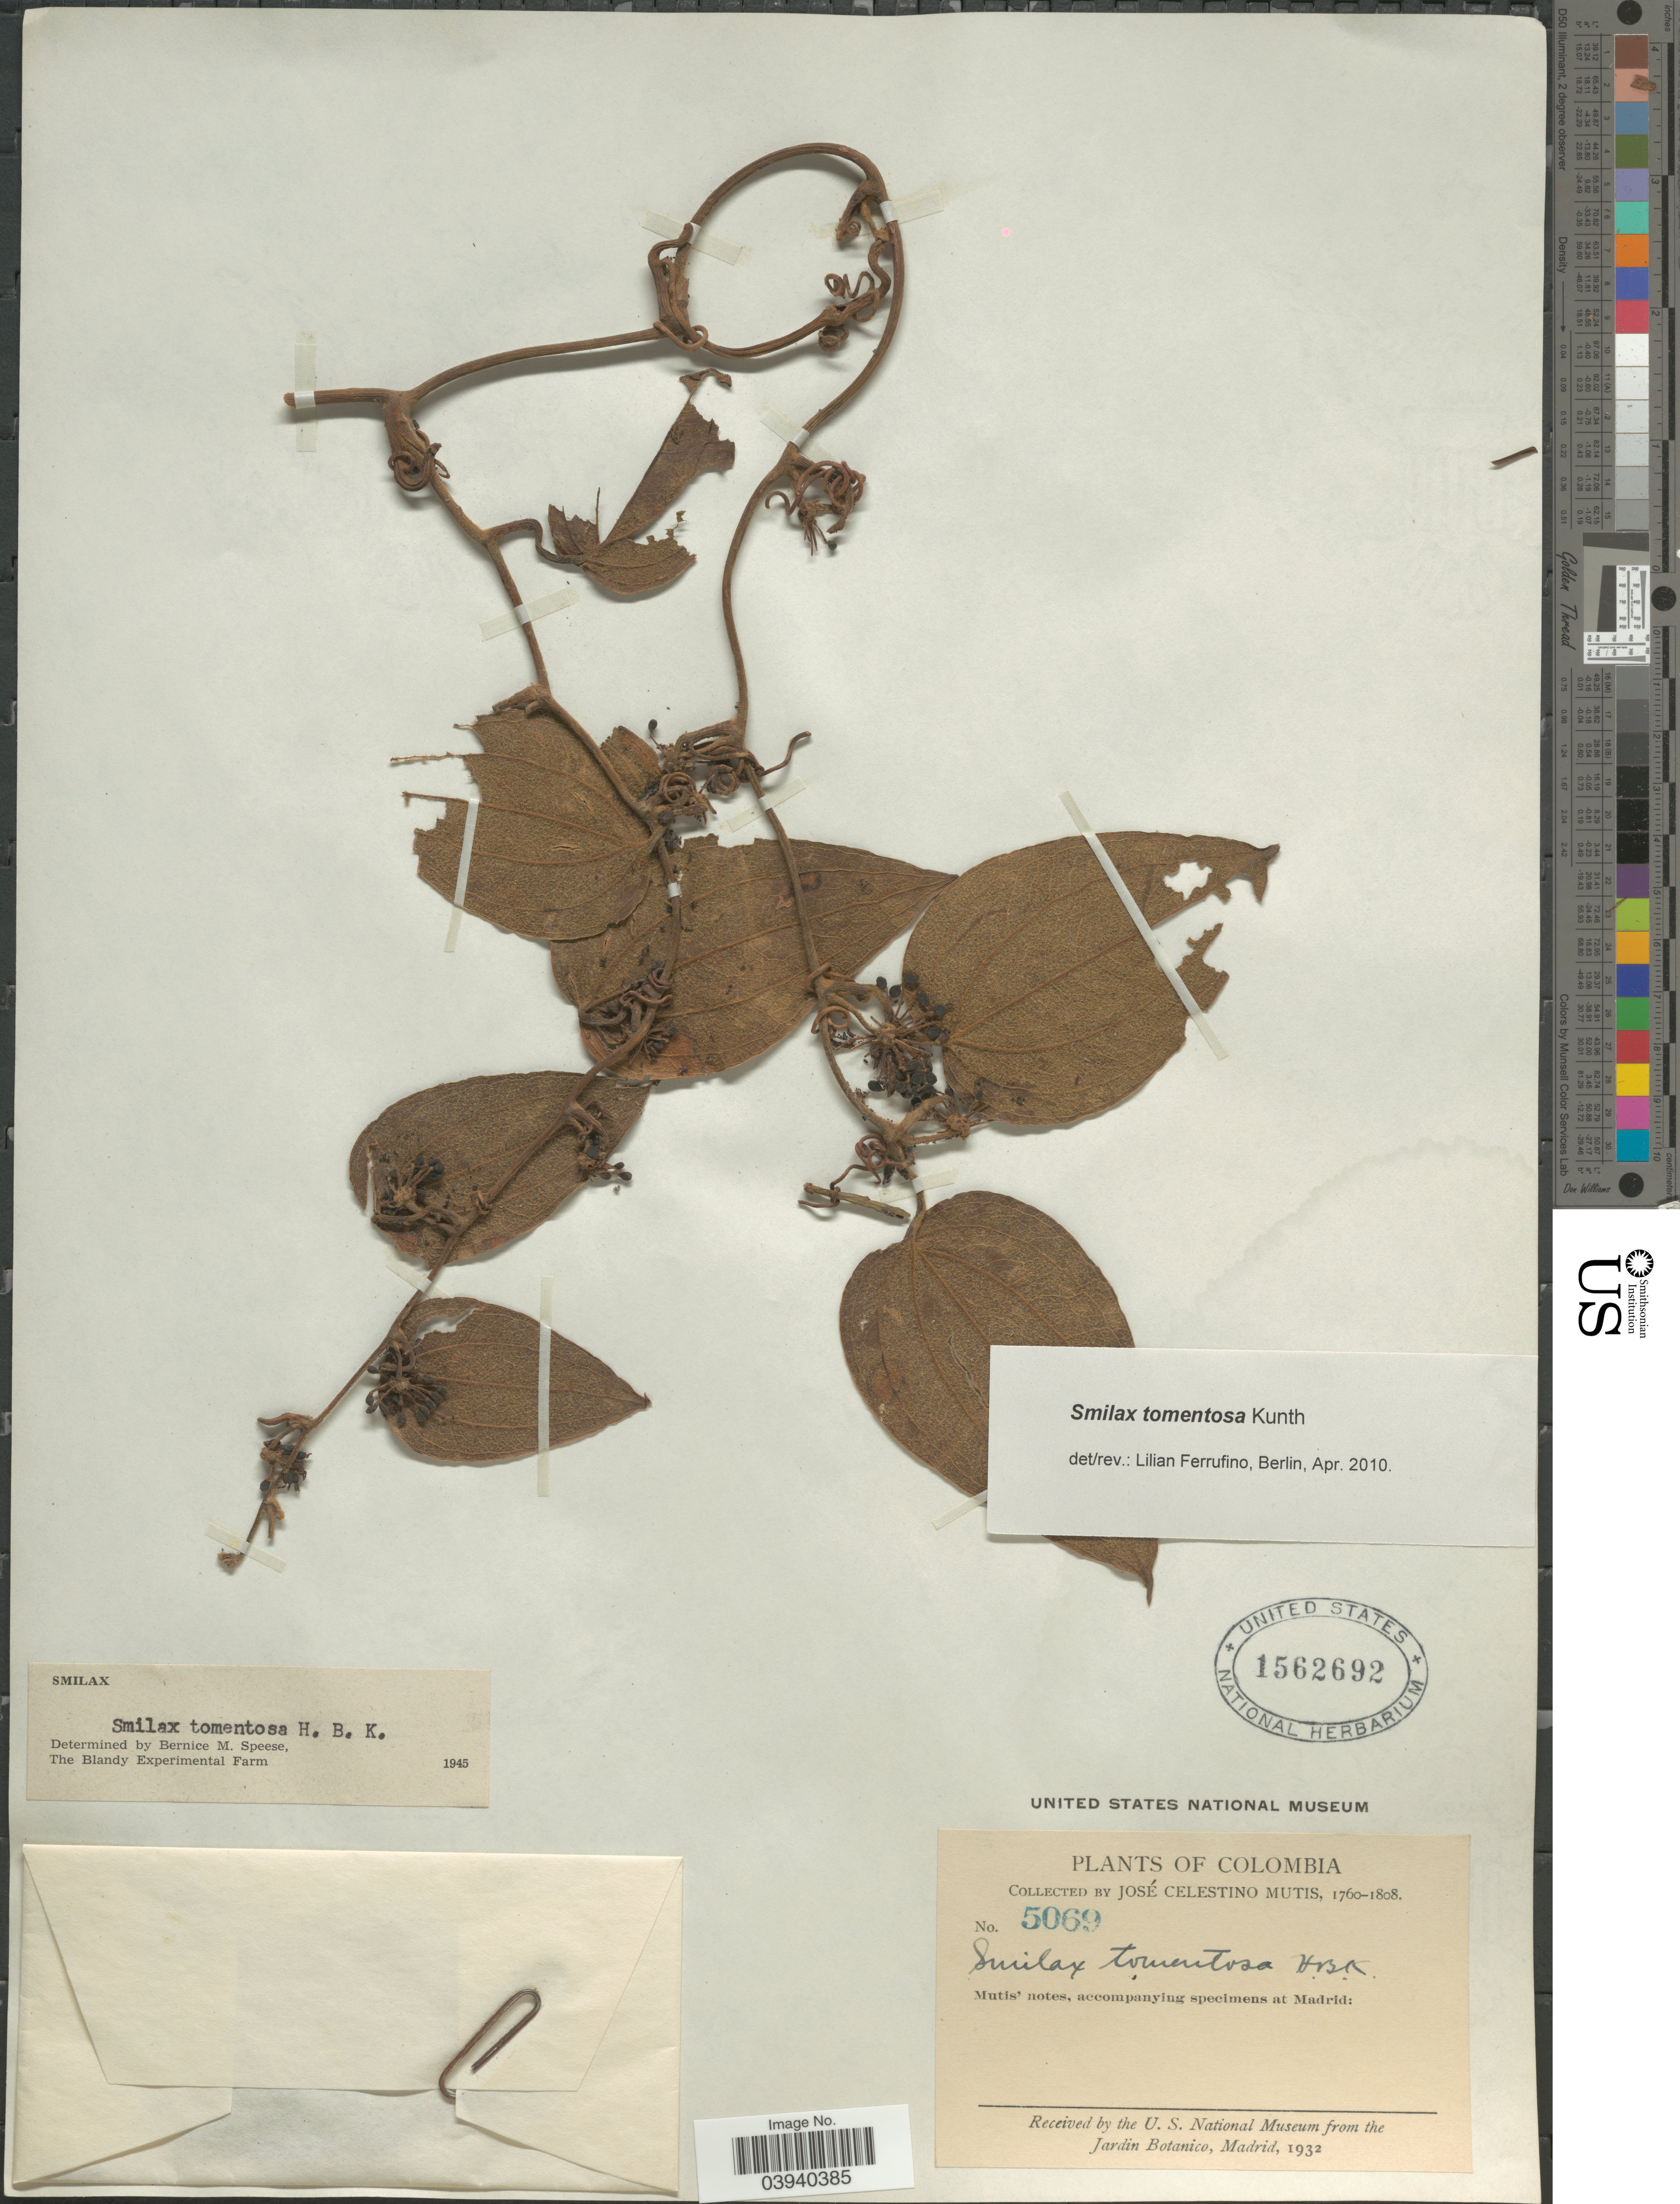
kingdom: Plantae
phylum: Tracheophyta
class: Liliopsida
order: Liliales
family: Smilacaceae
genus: Smilax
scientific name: Smilax tomentosa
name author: Kunth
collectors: J. C. B. Mutis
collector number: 5069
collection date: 1760/1808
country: Colombia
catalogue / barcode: US 1562692